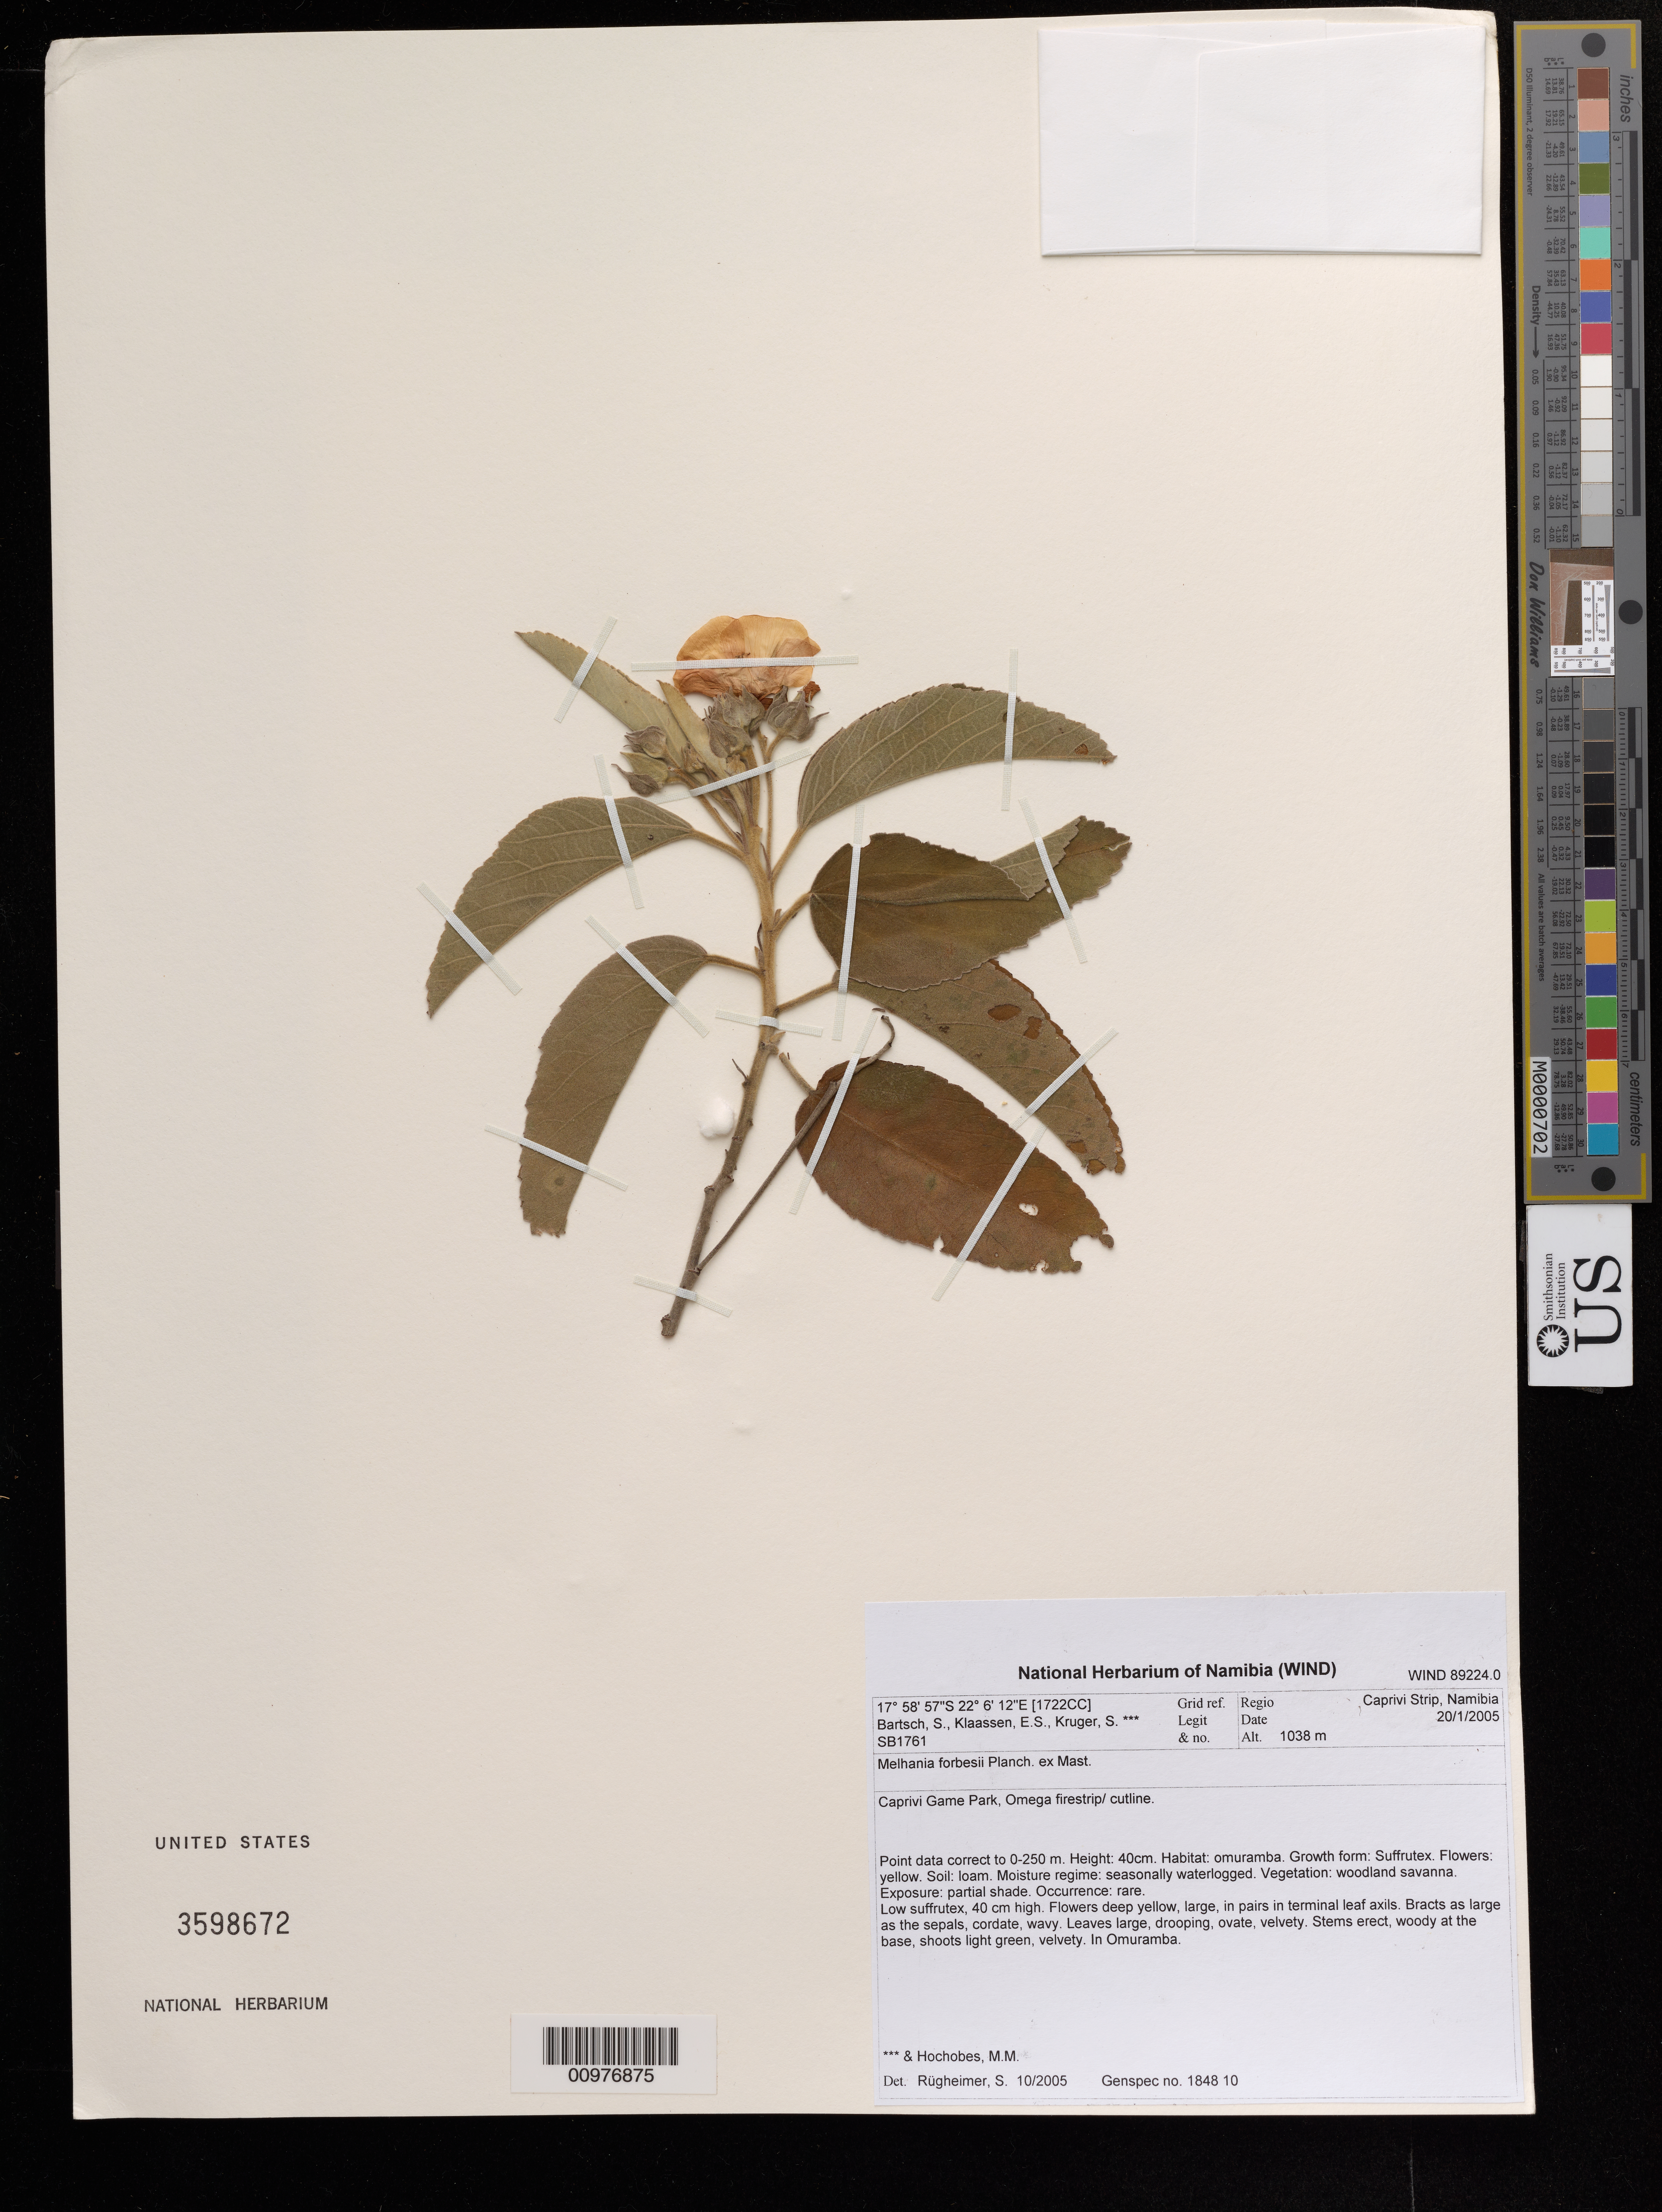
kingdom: Plantae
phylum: Tracheophyta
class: Magnoliopsida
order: Malvales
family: Malvaceae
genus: Melhania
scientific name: Melhania forbesii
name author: Planch. ex Mast.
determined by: Rugheimer, S.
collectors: S. Bartsch et al.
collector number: SB1761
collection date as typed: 20/1/2005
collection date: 2005-01-20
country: Namibia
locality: Caprivi Strip. Caprivi Game Park, Omega firestrip/cutline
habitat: loam soil; woodland savanna. old riverbed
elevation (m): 1038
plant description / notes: rare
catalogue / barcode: US 3598672